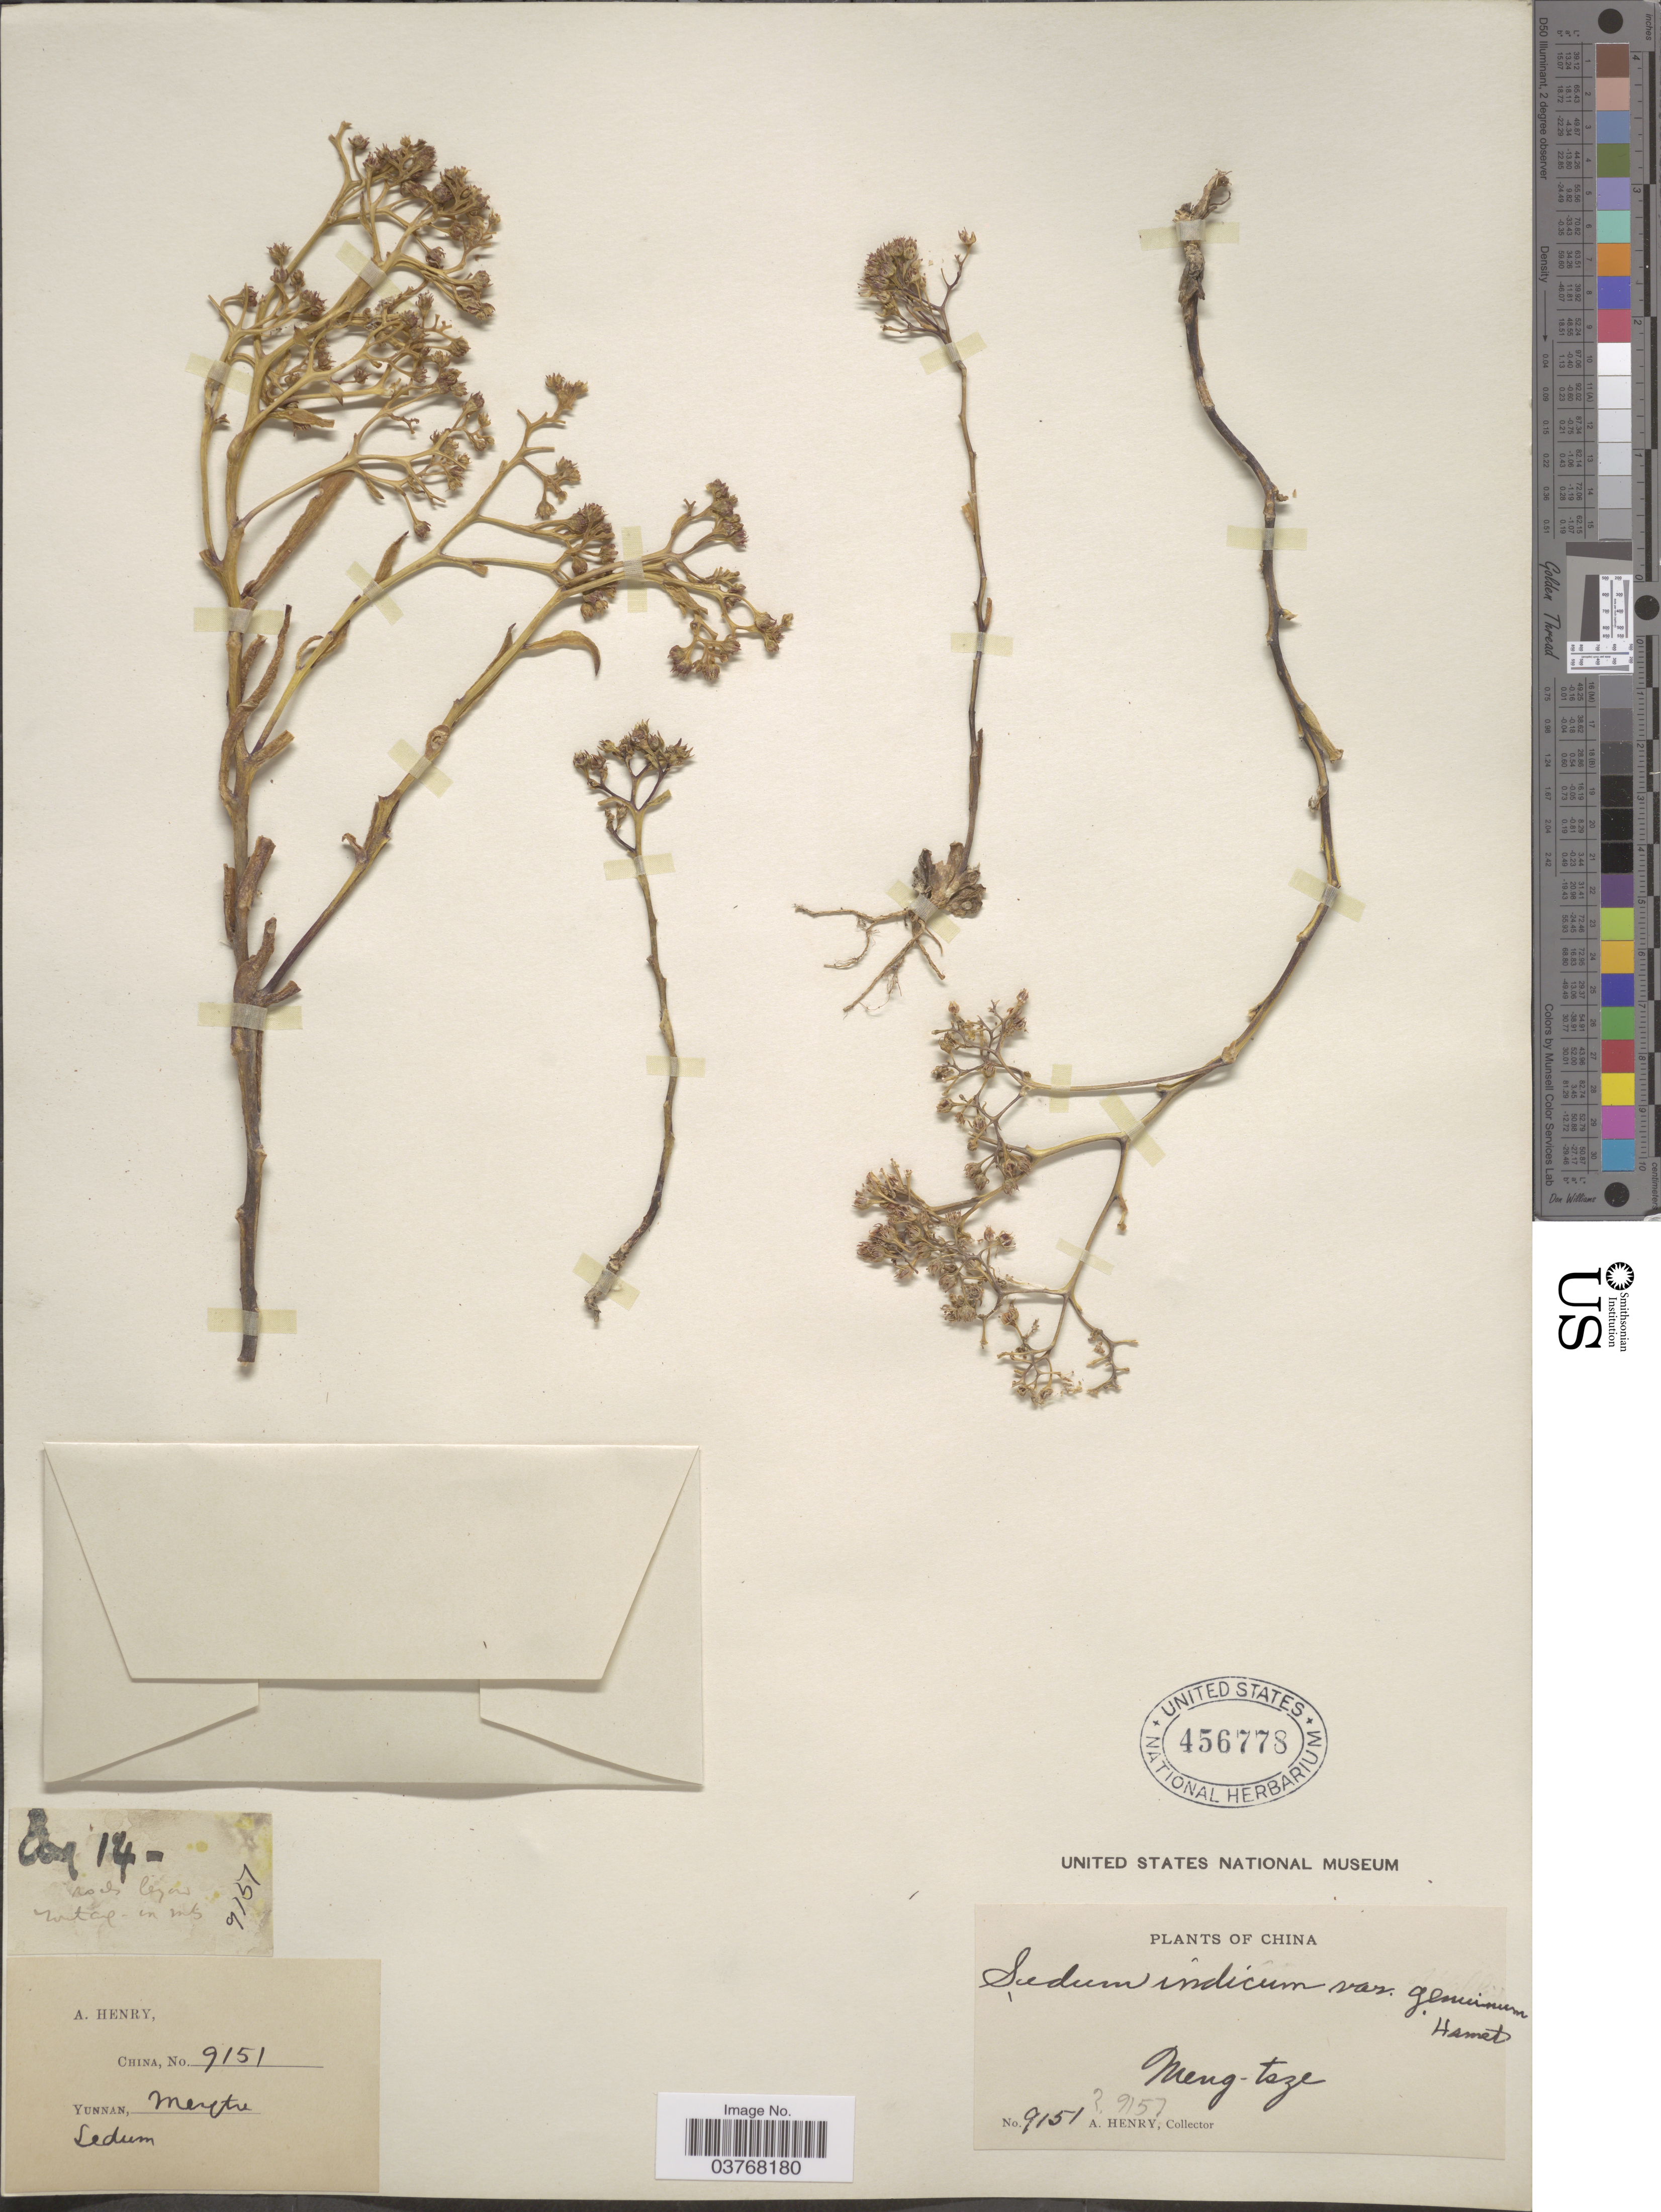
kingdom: Plantae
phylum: Tracheophyta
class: Magnoliopsida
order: Saxifragales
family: Crassulaceae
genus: Sinocrassula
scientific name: Sinocrassula indica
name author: (Decne.) A. Berger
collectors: A. Henry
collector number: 9151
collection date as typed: Transcribed d/m/y: /10/14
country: China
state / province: Yunnan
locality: Meng-tsze.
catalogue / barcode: US 456778